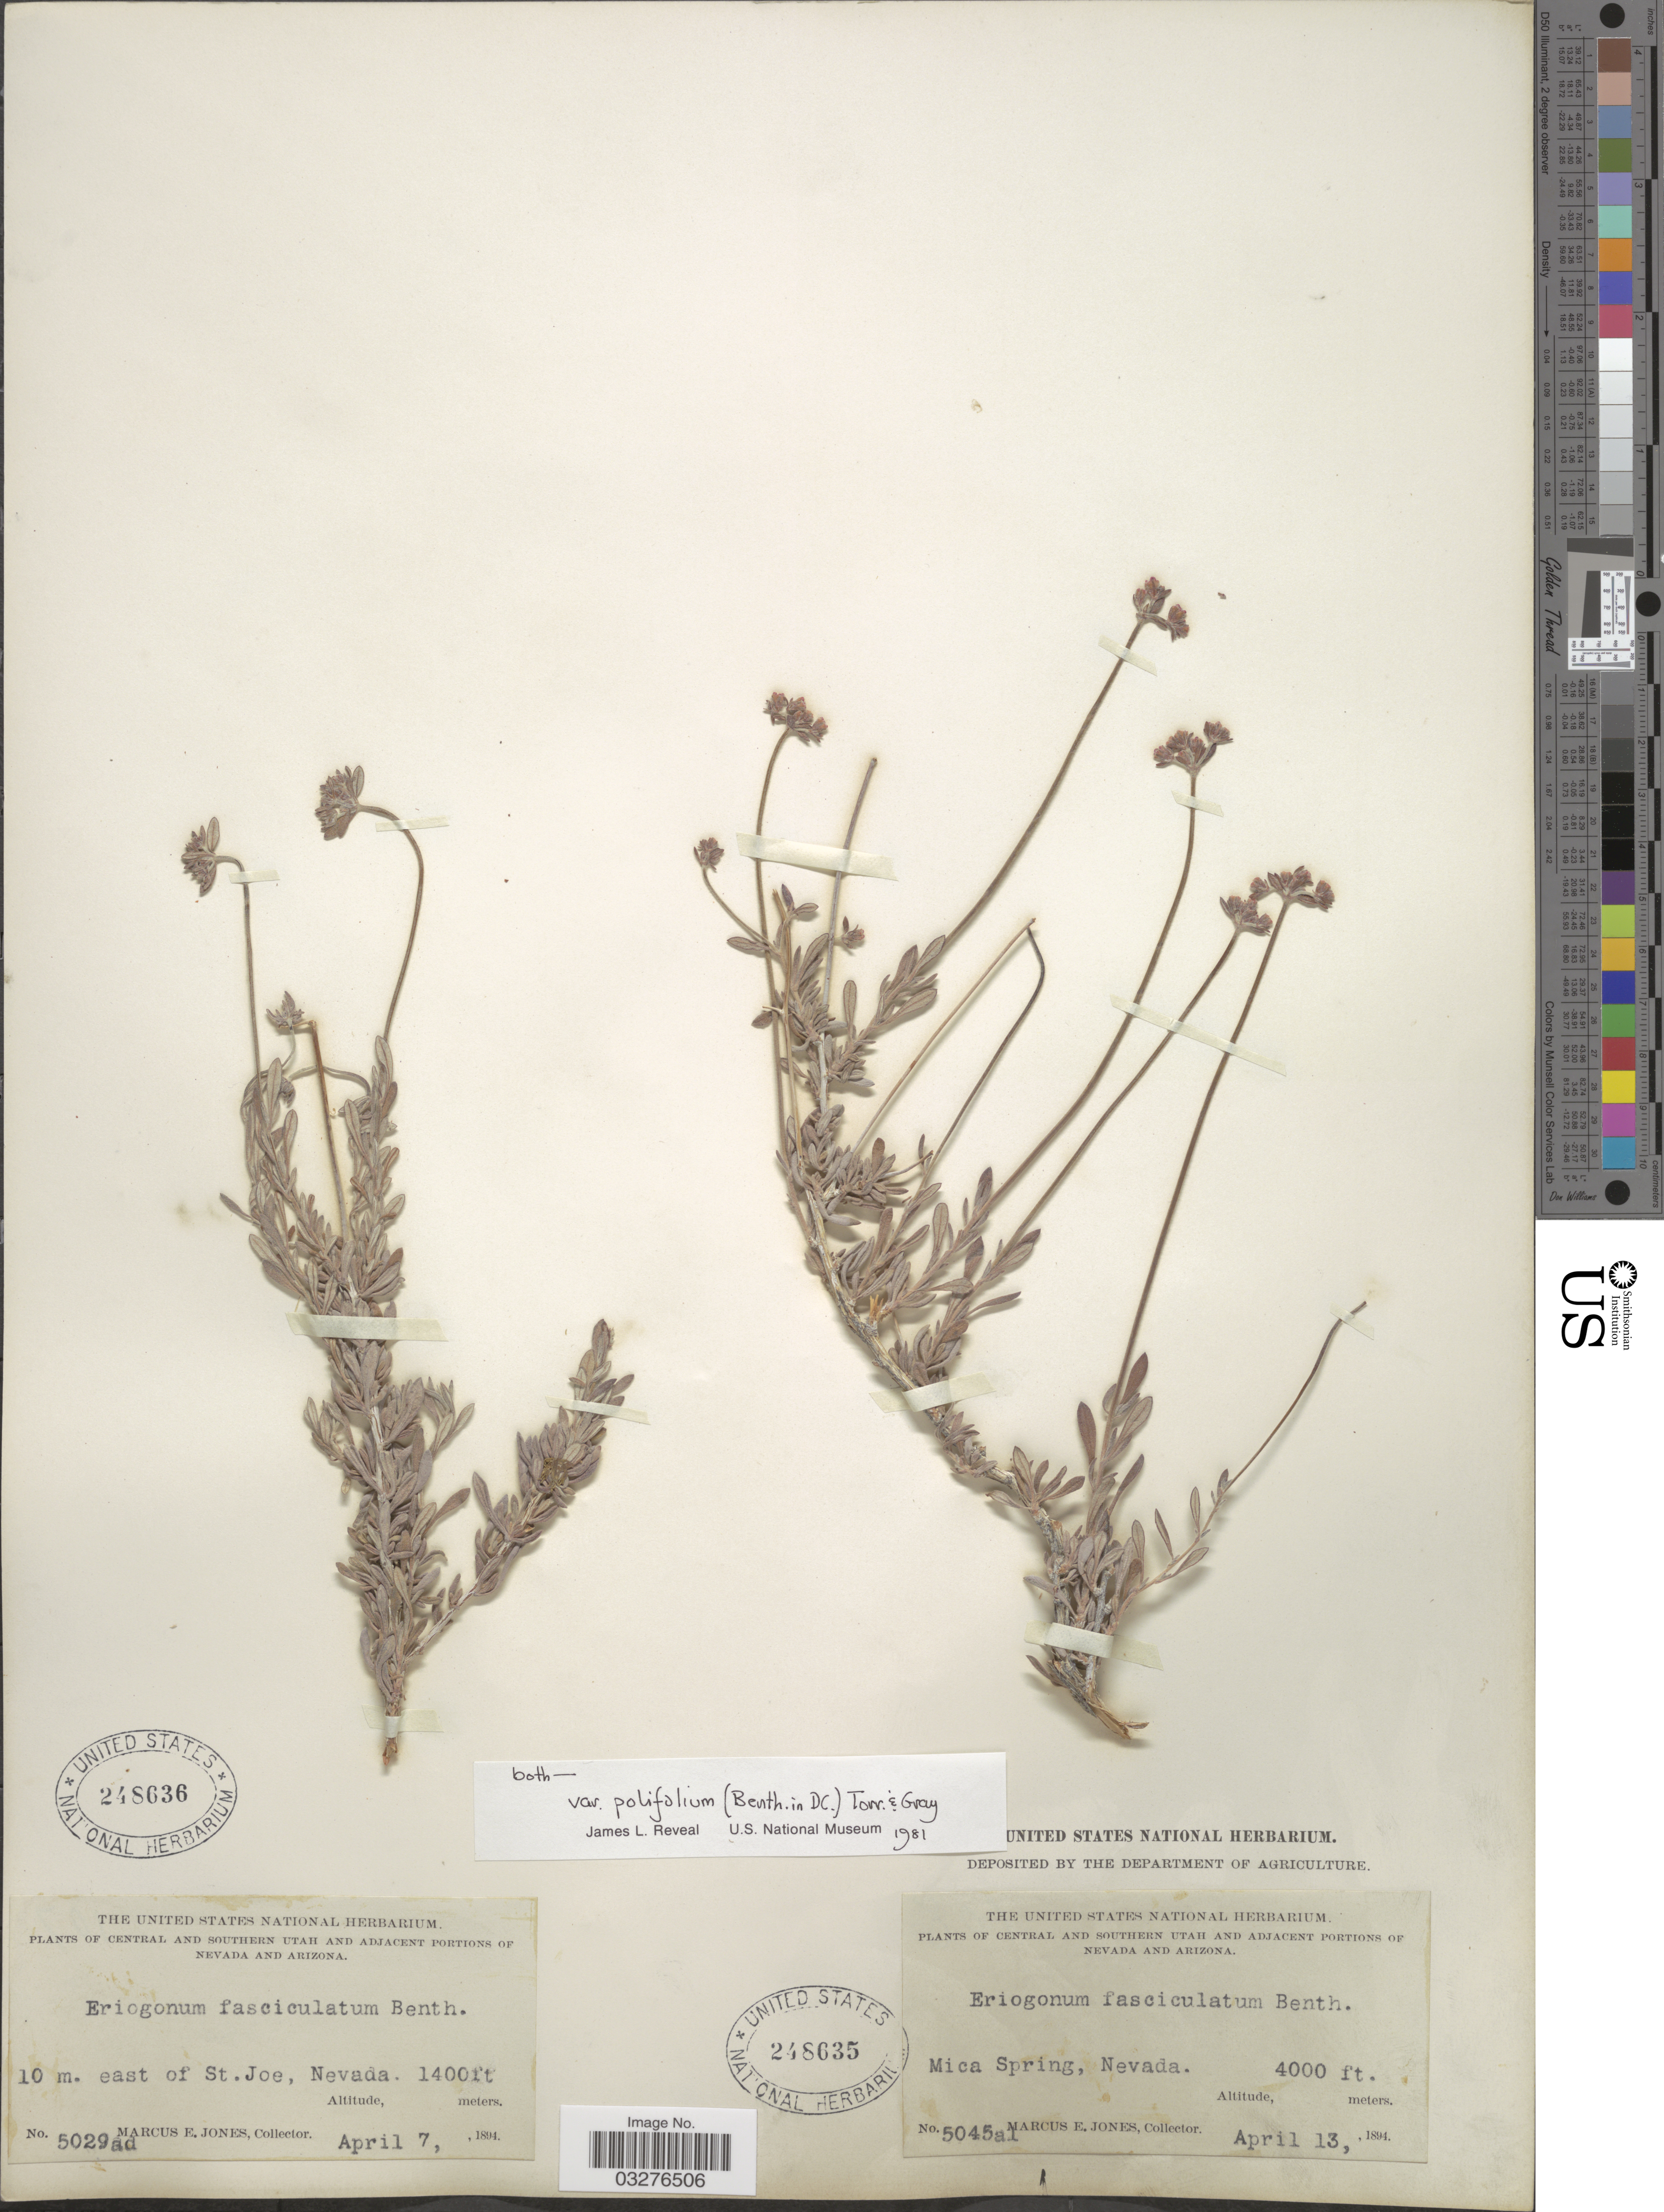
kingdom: Plantae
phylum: Tracheophyta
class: Magnoliopsida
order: Caryophyllales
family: Polygonaceae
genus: Eriogonum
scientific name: Eriogonum fasciculatum var. polifolium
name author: (Benth.) Torr. & A. Gray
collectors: M. E. Jones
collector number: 5045al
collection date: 1894-04-13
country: United States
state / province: Nevada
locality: Mica Spring.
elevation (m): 1219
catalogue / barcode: US 248635-2